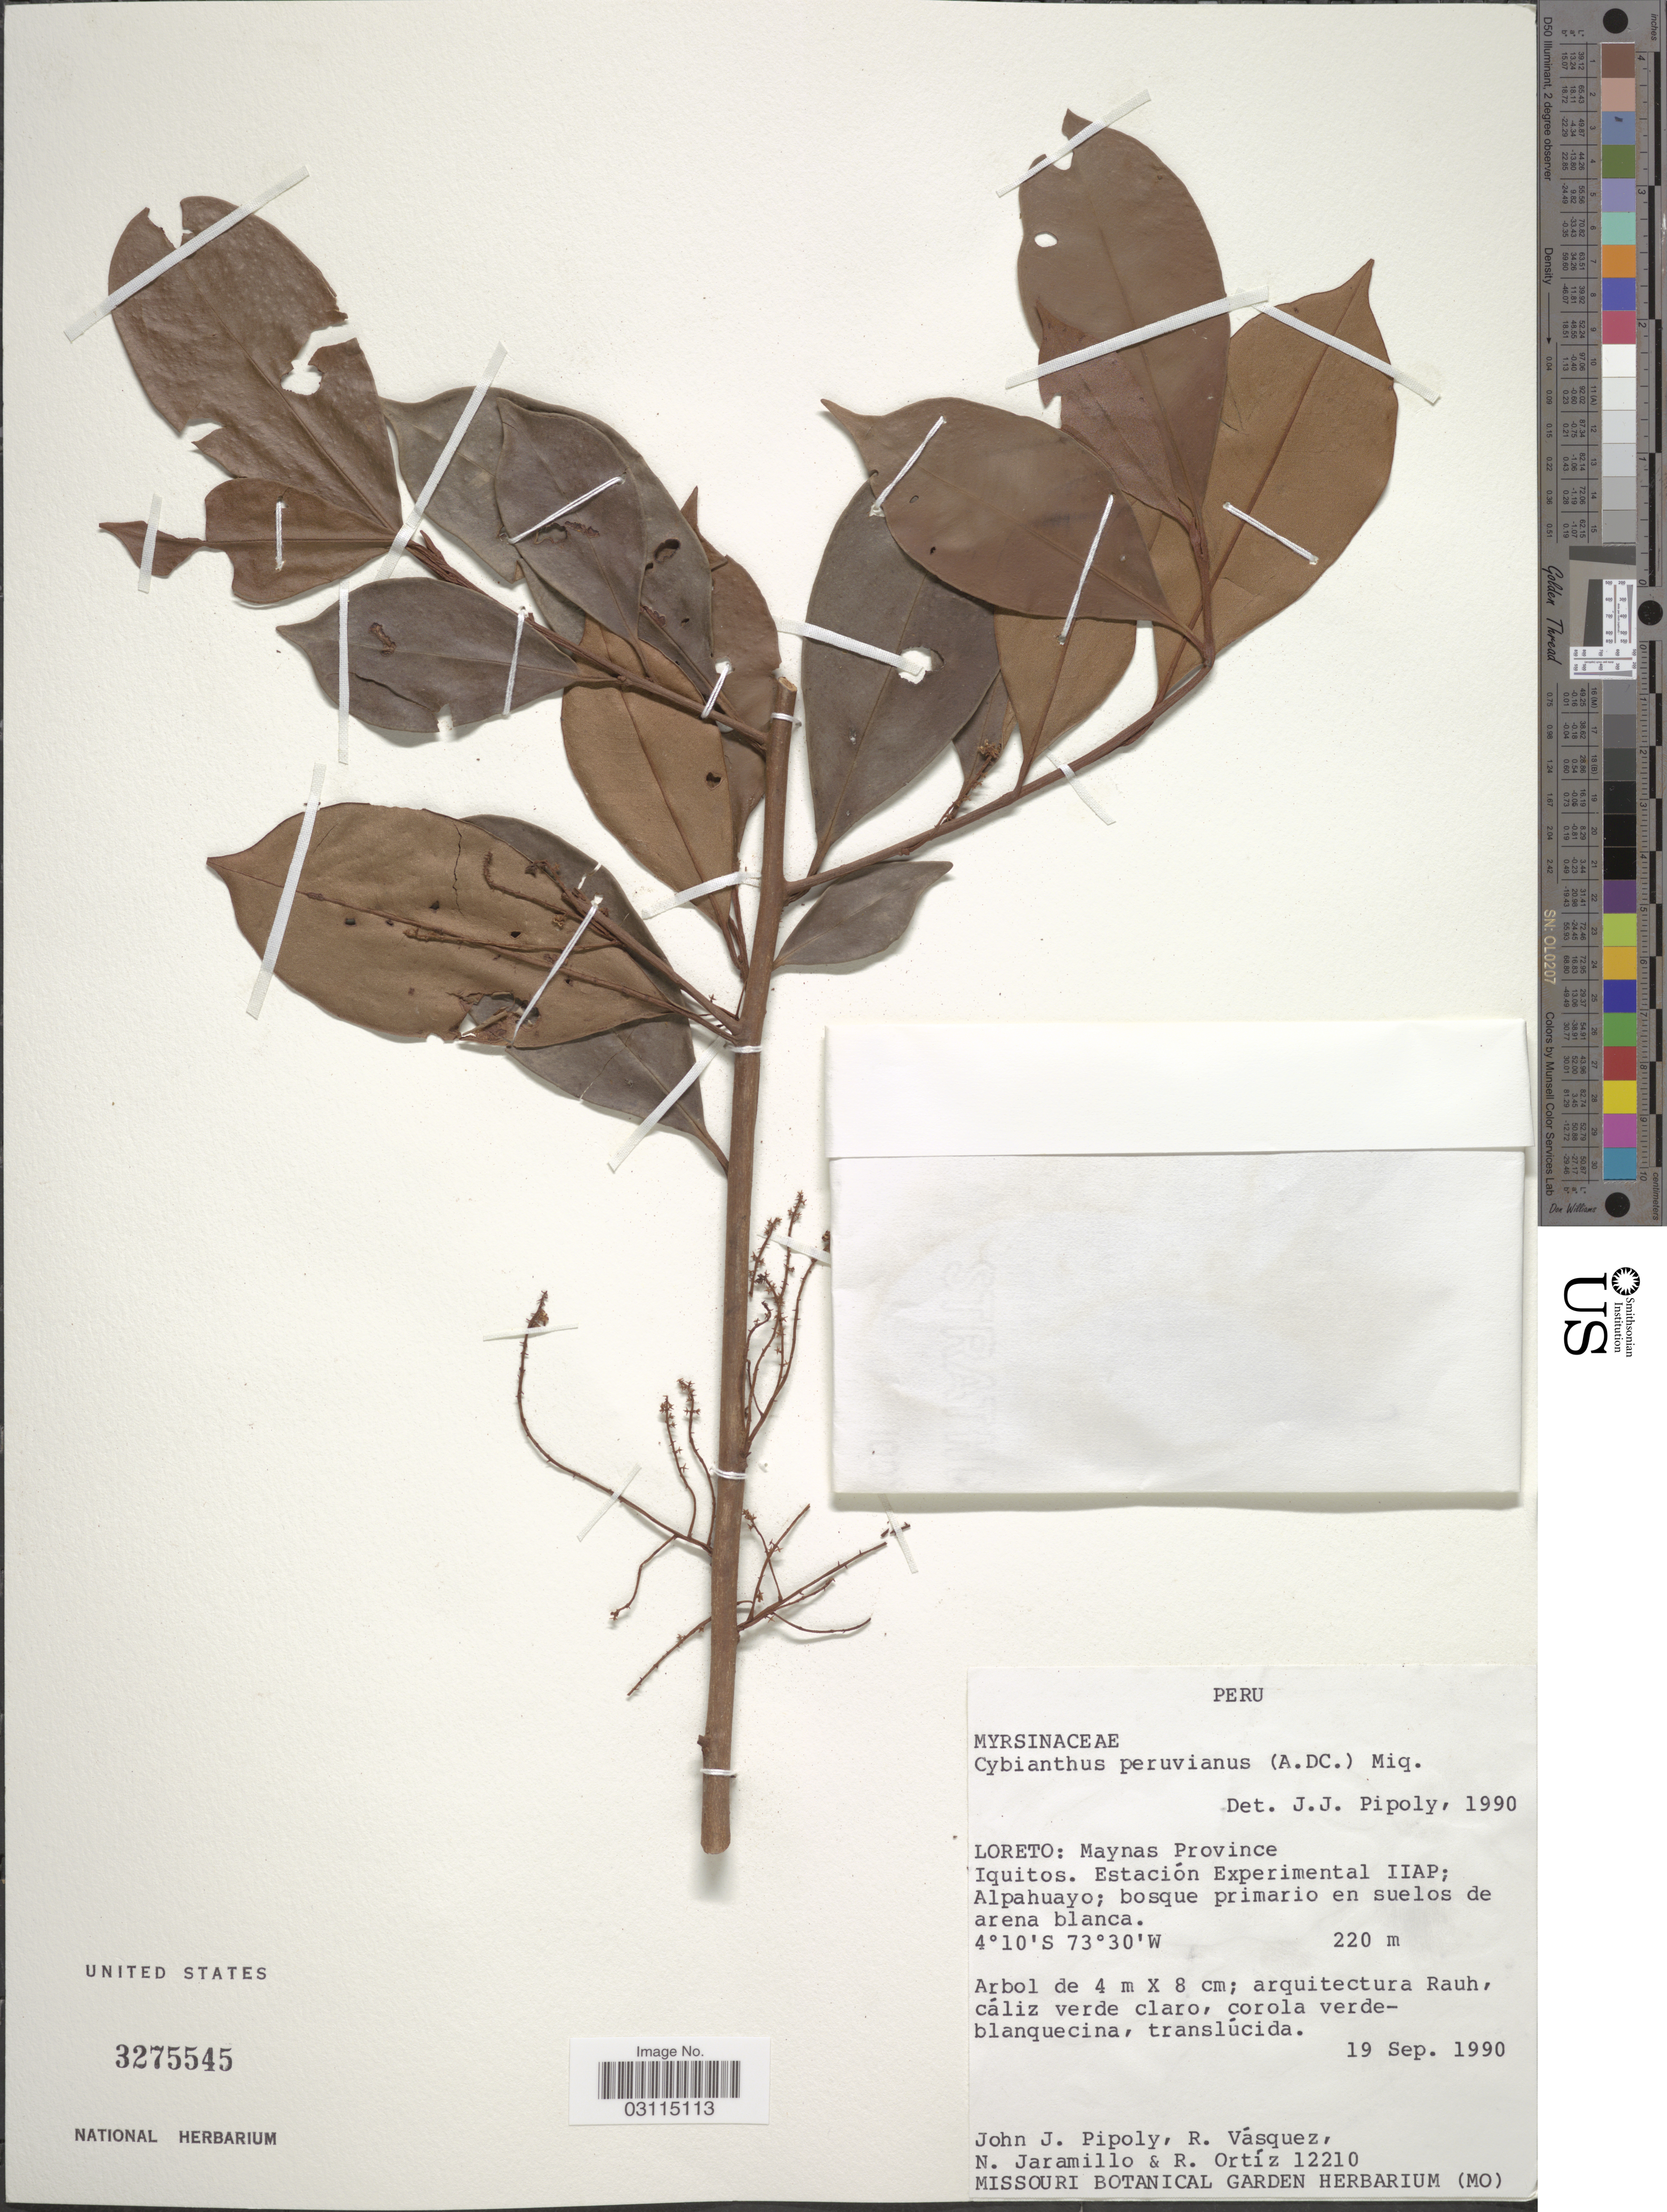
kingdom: Plantae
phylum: Tracheophyta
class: Magnoliopsida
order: Ericales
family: Primulaceae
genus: Cybianthus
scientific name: Cybianthus peruvianus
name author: (A. DC.) Miq.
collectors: J. J. Pipoly, R. Vásquez, N. Jaramillo & R. Ortíz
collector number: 12210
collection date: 1990-09-19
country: Peru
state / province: Loreto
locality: Maynas Province, Iquitos, Estación Experimental IIAP; Alpahuayo.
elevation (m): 220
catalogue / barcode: US 3275545